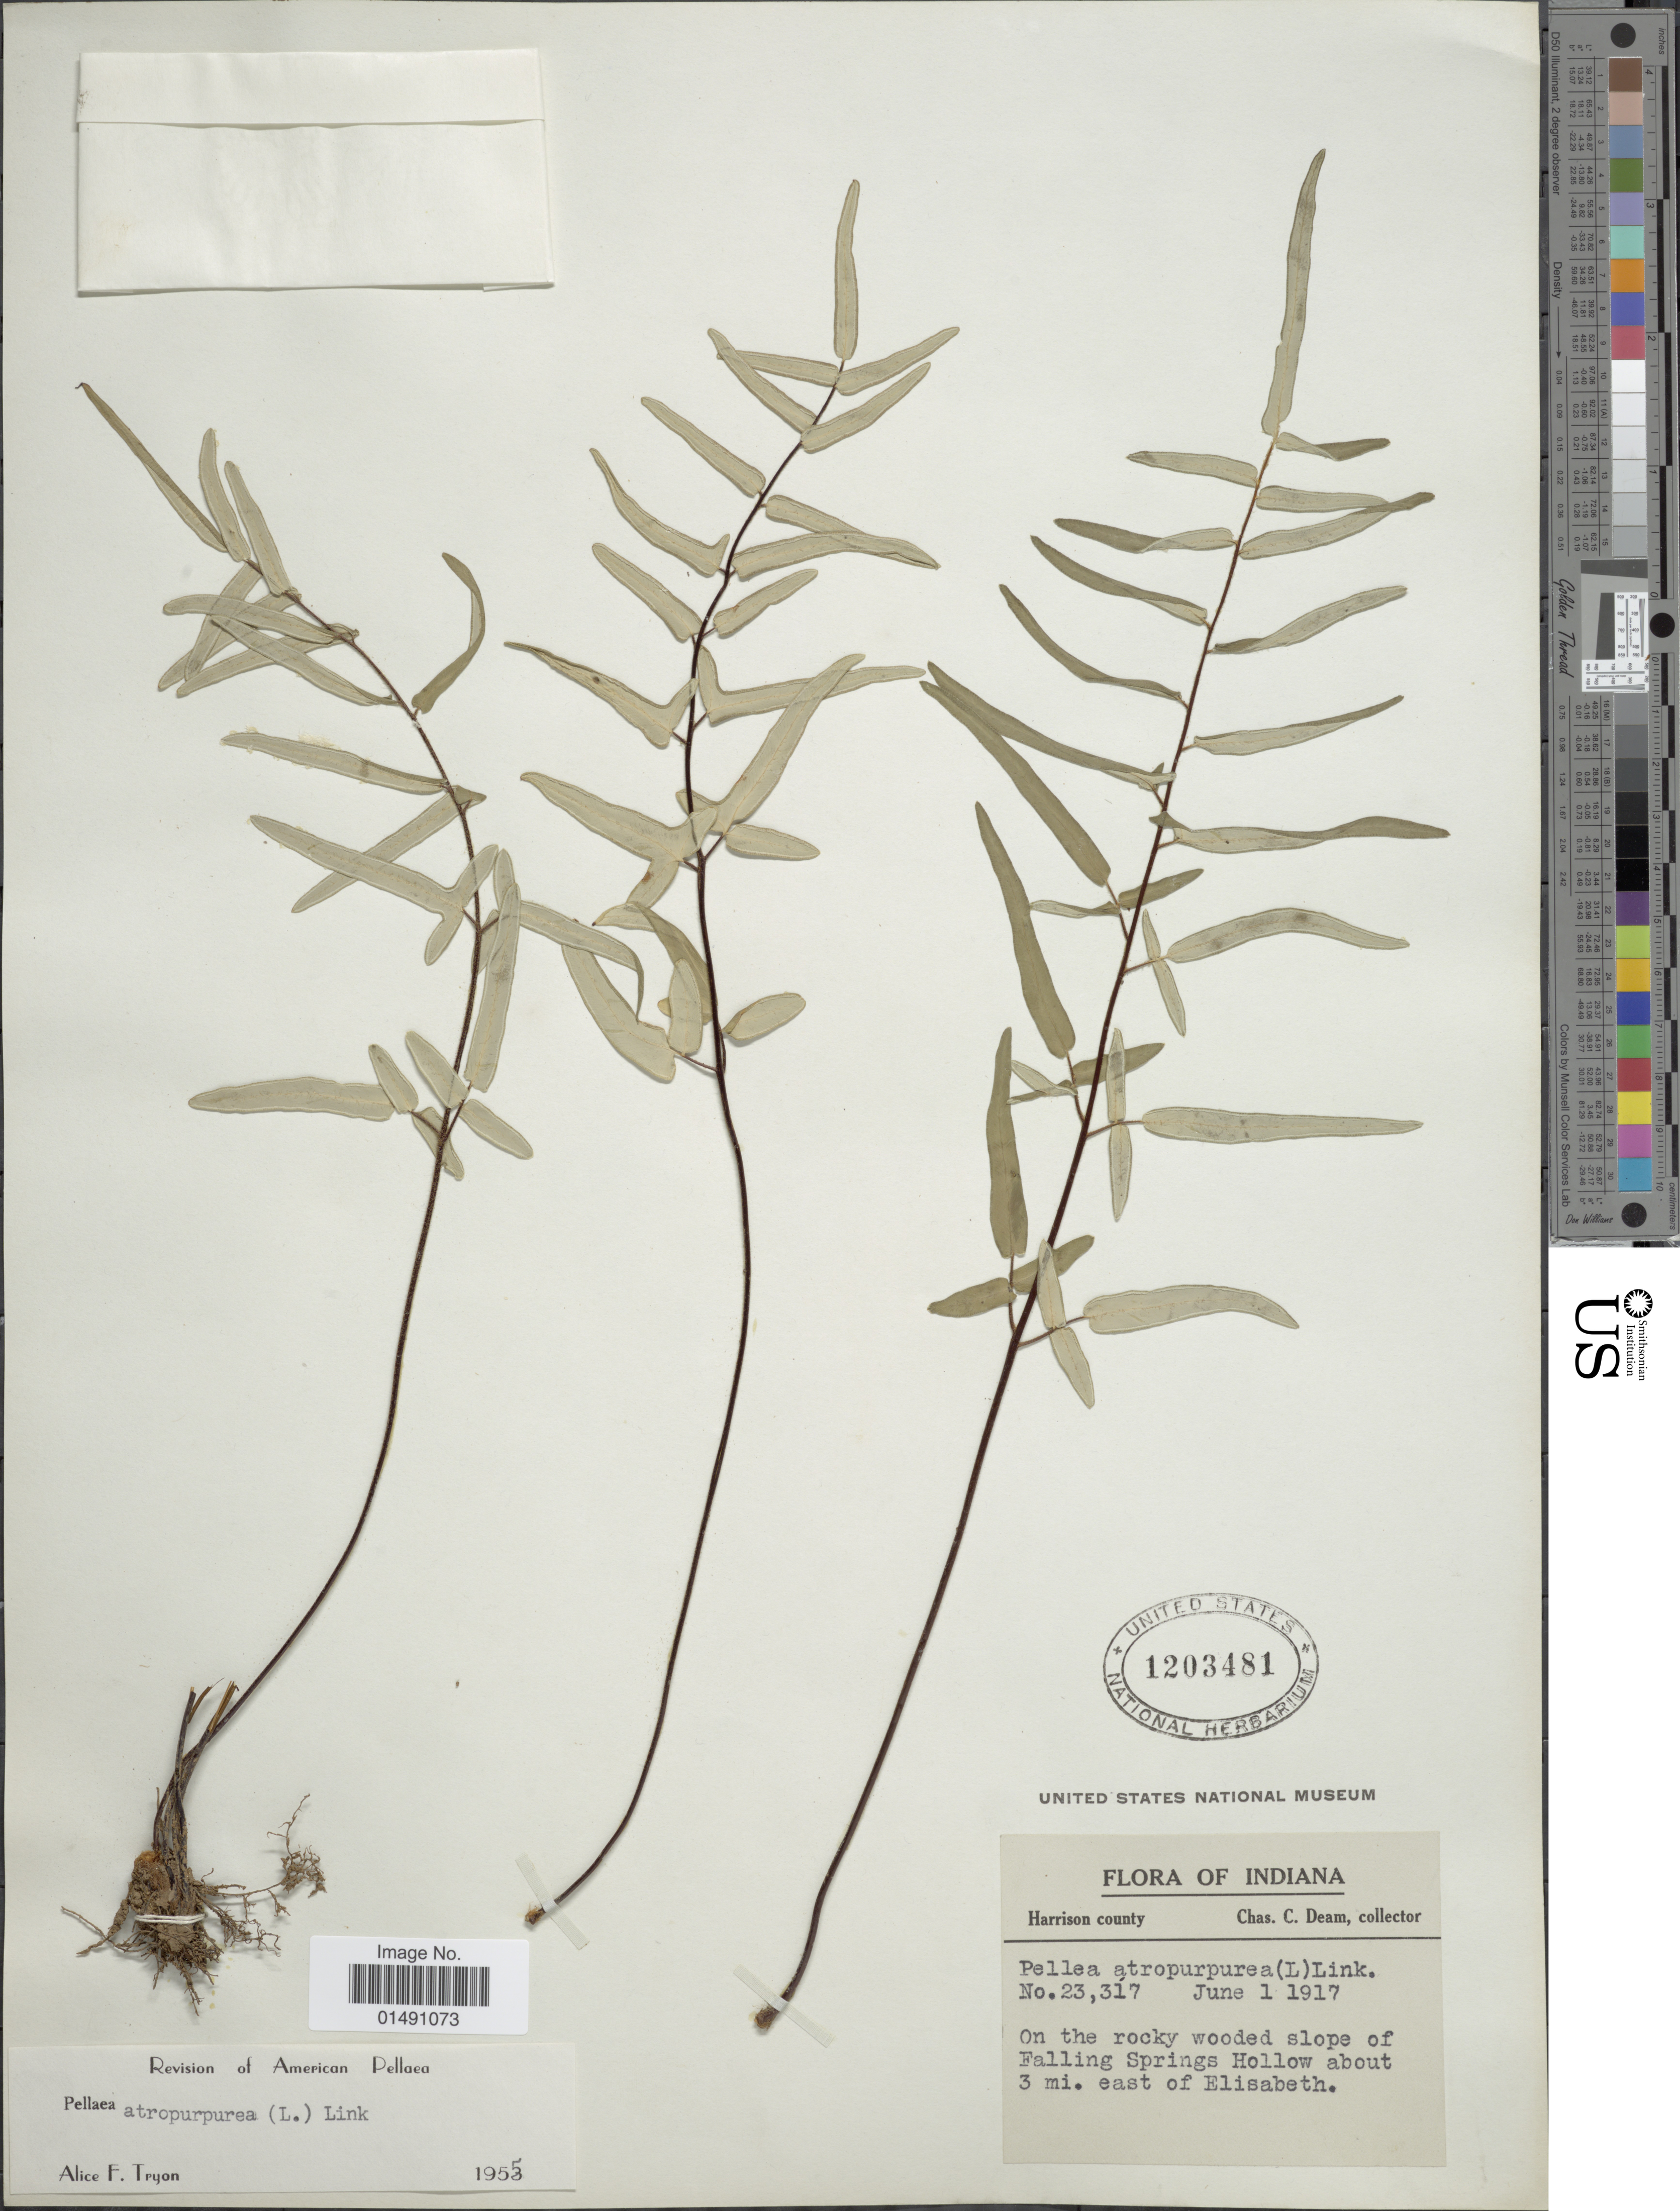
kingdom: Plantae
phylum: Tracheophyta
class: Polypodiopsida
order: Polypodiales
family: Pteridaceae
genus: Pellaea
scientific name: Pellaea atropurpurea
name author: (L.) Link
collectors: C. C. Deam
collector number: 23317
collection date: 1917-06-01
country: United States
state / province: Indiana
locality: Harrison County, On the rocky wooded slope of Falling Springs Hollow about 3 mi. east of Elisabeth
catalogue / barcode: US 1203481